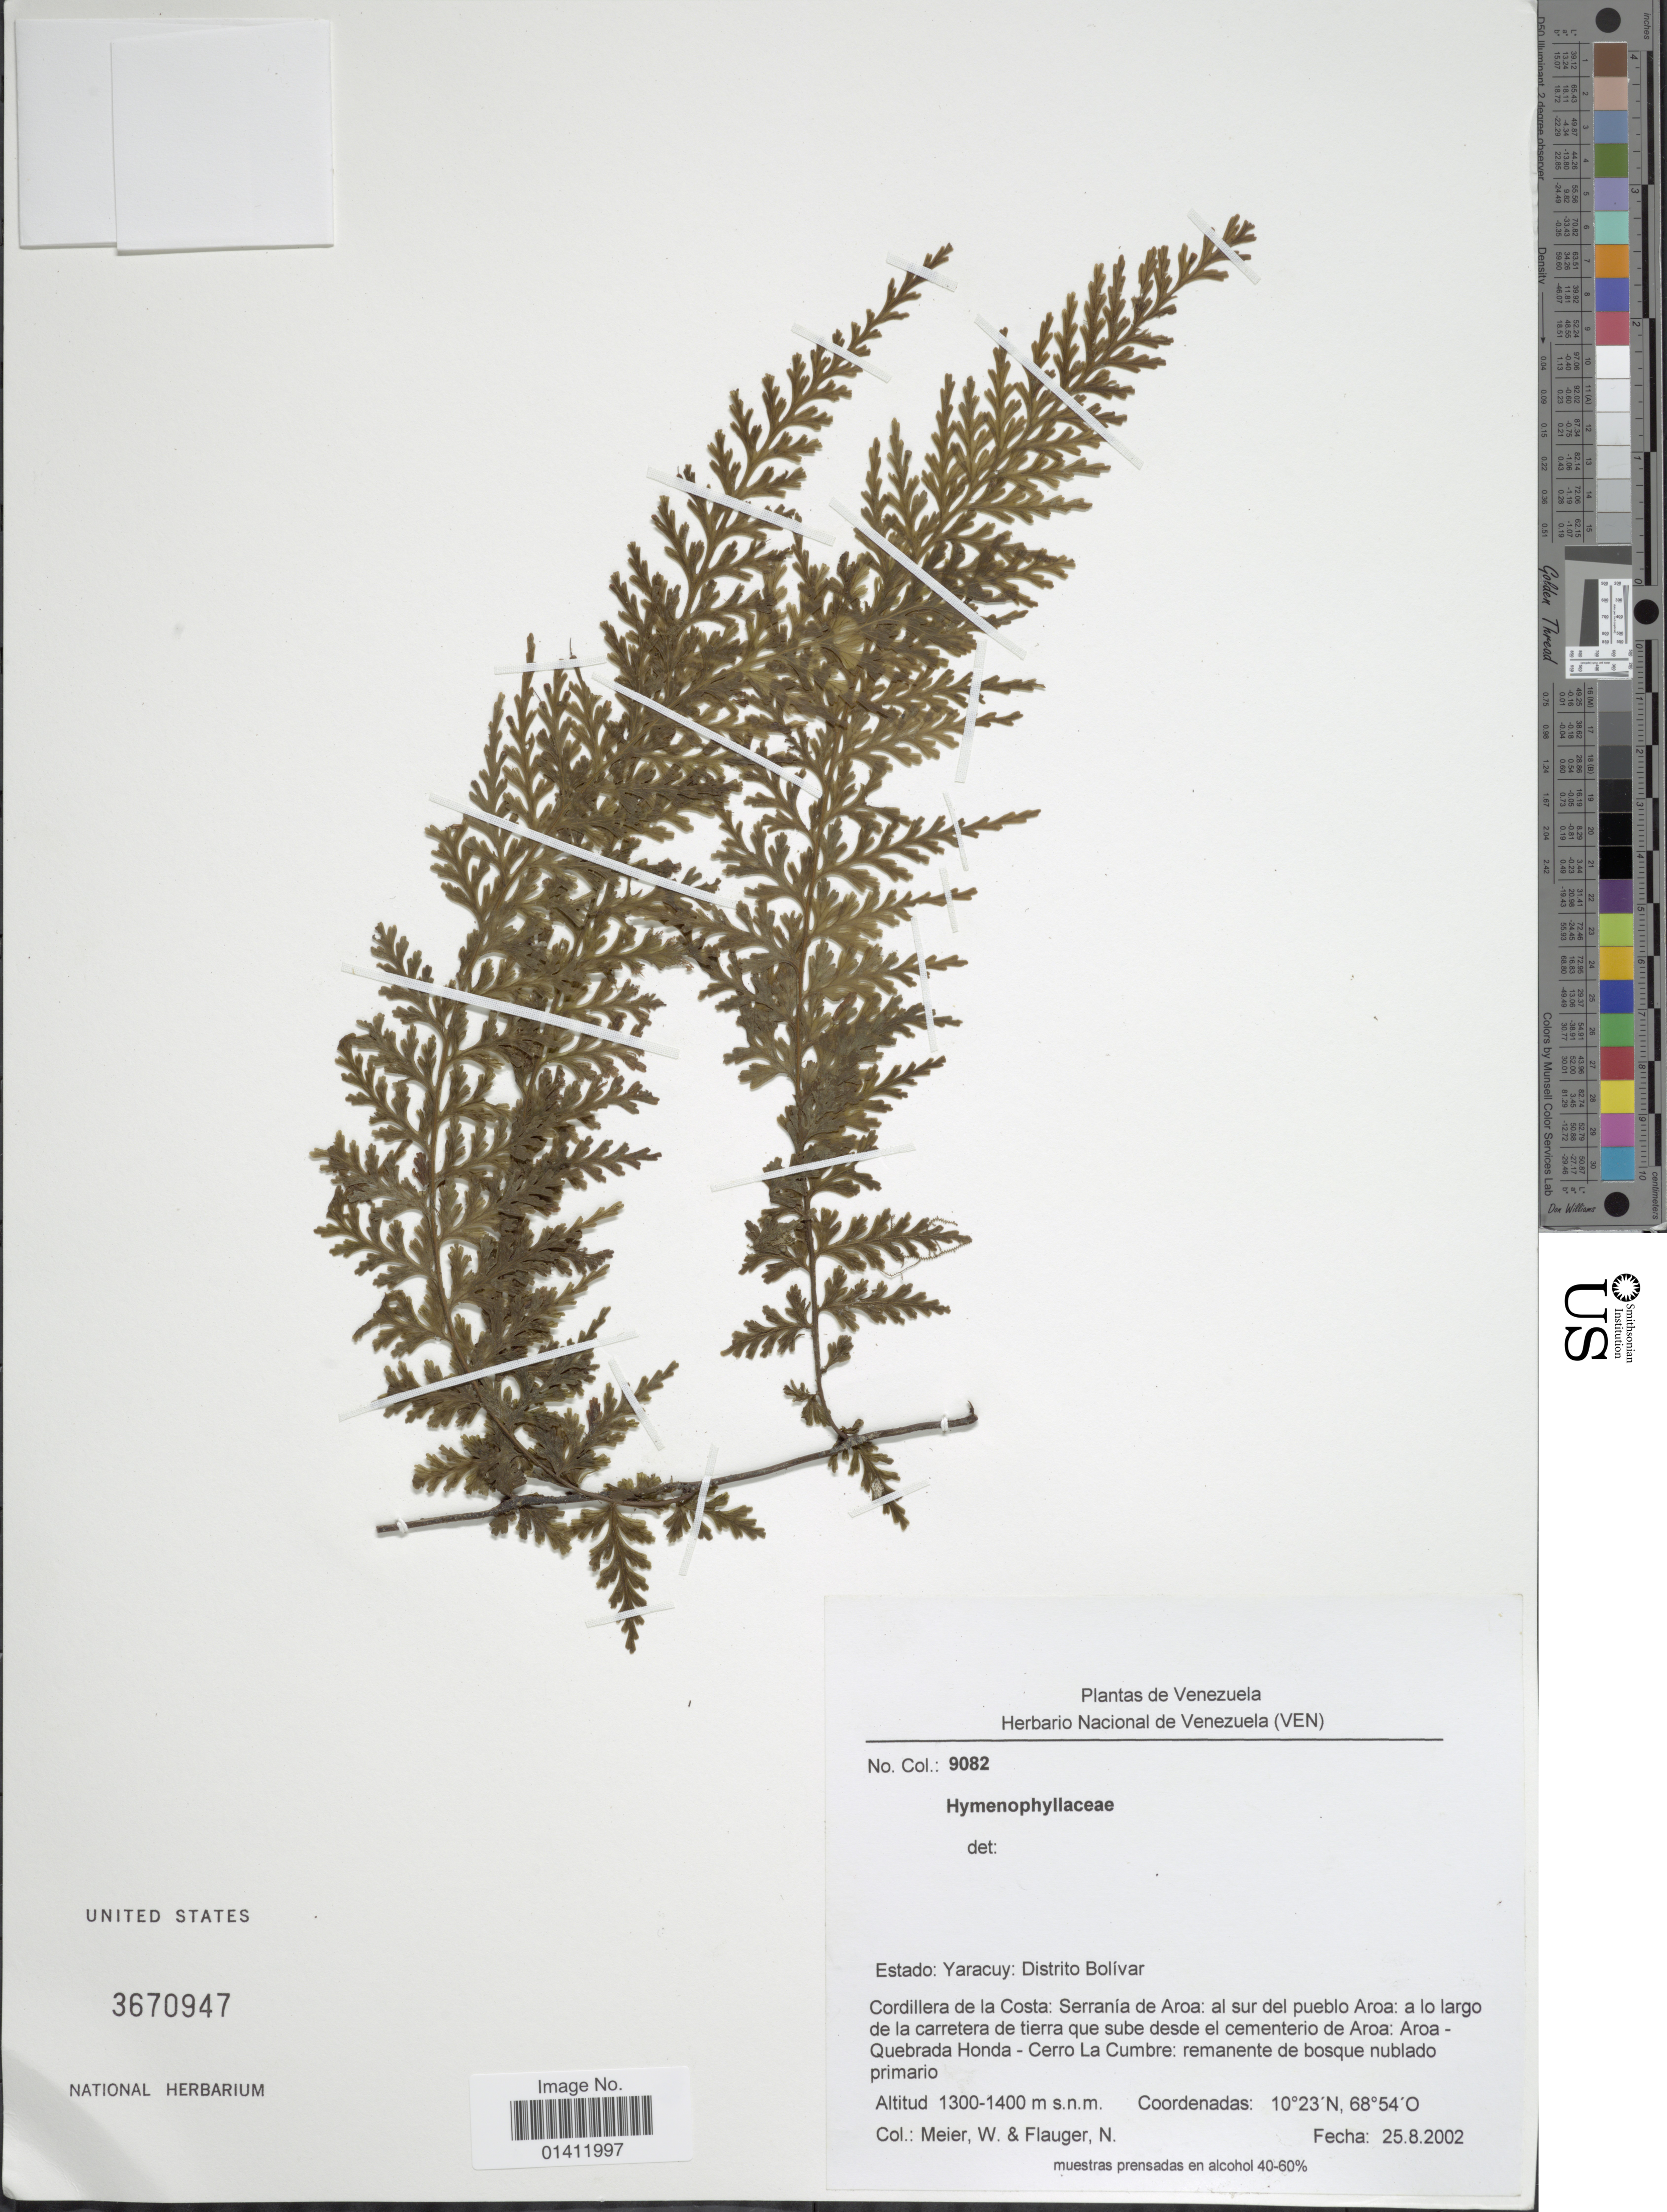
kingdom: Plantae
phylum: Tracheophyta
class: Polypodiopsida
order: Hymenophyllales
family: Hymenophyllaceae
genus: Vandenboschia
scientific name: Vandenboschia radicans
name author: (Sw.) Copel.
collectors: W. Meier & N. Flauger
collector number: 9082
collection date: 2002-08-25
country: Venezuela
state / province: Yaracuy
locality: Estado: Yaracuy: Distrito Bolivar. Cordillera de la Costa: Serrania de Aroa: al sur del pueblo Aroa: a lo largo de la carretera de tierra que sube desde el cementerio de Aroa: Aroa-Quebrada Honda - Cerro La Cumbre.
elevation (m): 1300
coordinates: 10 23 N, 68 54 O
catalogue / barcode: US 3670947